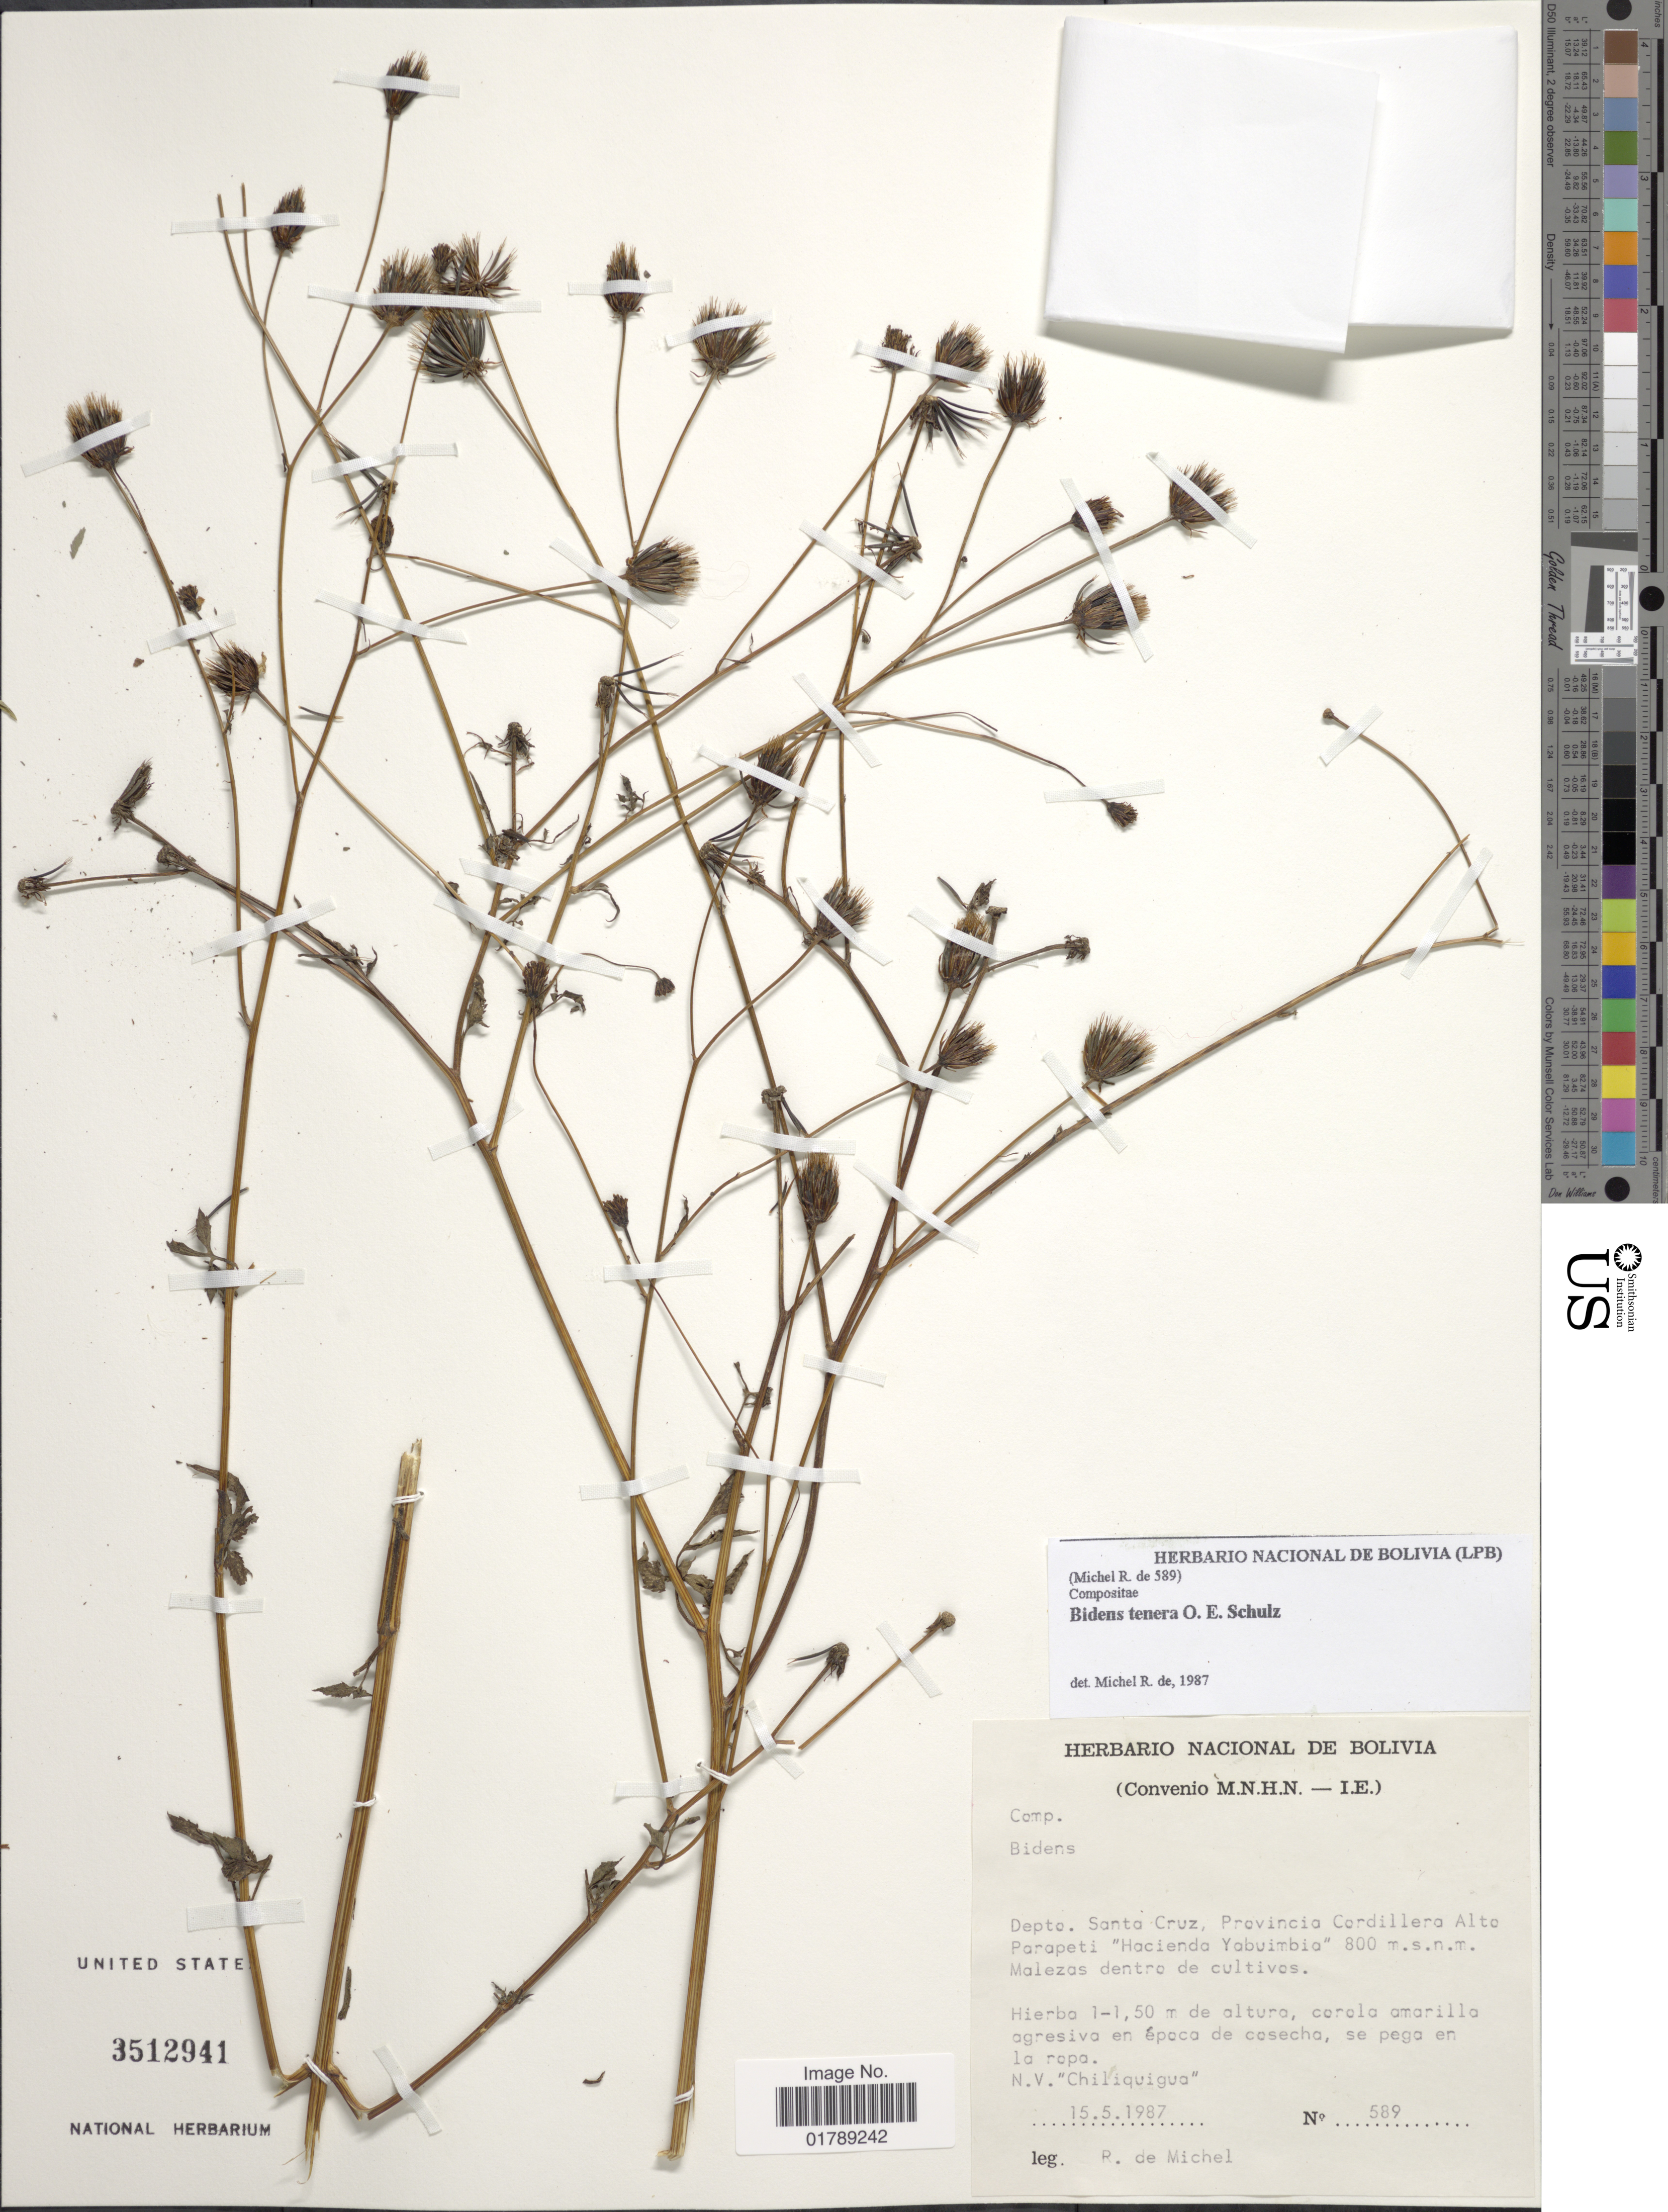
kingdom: Plantae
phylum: Tracheophyta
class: Magnoliopsida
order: Asterales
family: Asteraceae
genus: Bidens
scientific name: Bidens tenera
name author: O.E. Schulz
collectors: R. d. Michel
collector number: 589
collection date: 1987-05-15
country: Bolivia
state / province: Santa Cruz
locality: Provincia Cordillera Alto Parapeti "Hacienda Yabuimbia"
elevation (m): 800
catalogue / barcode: US 3512941